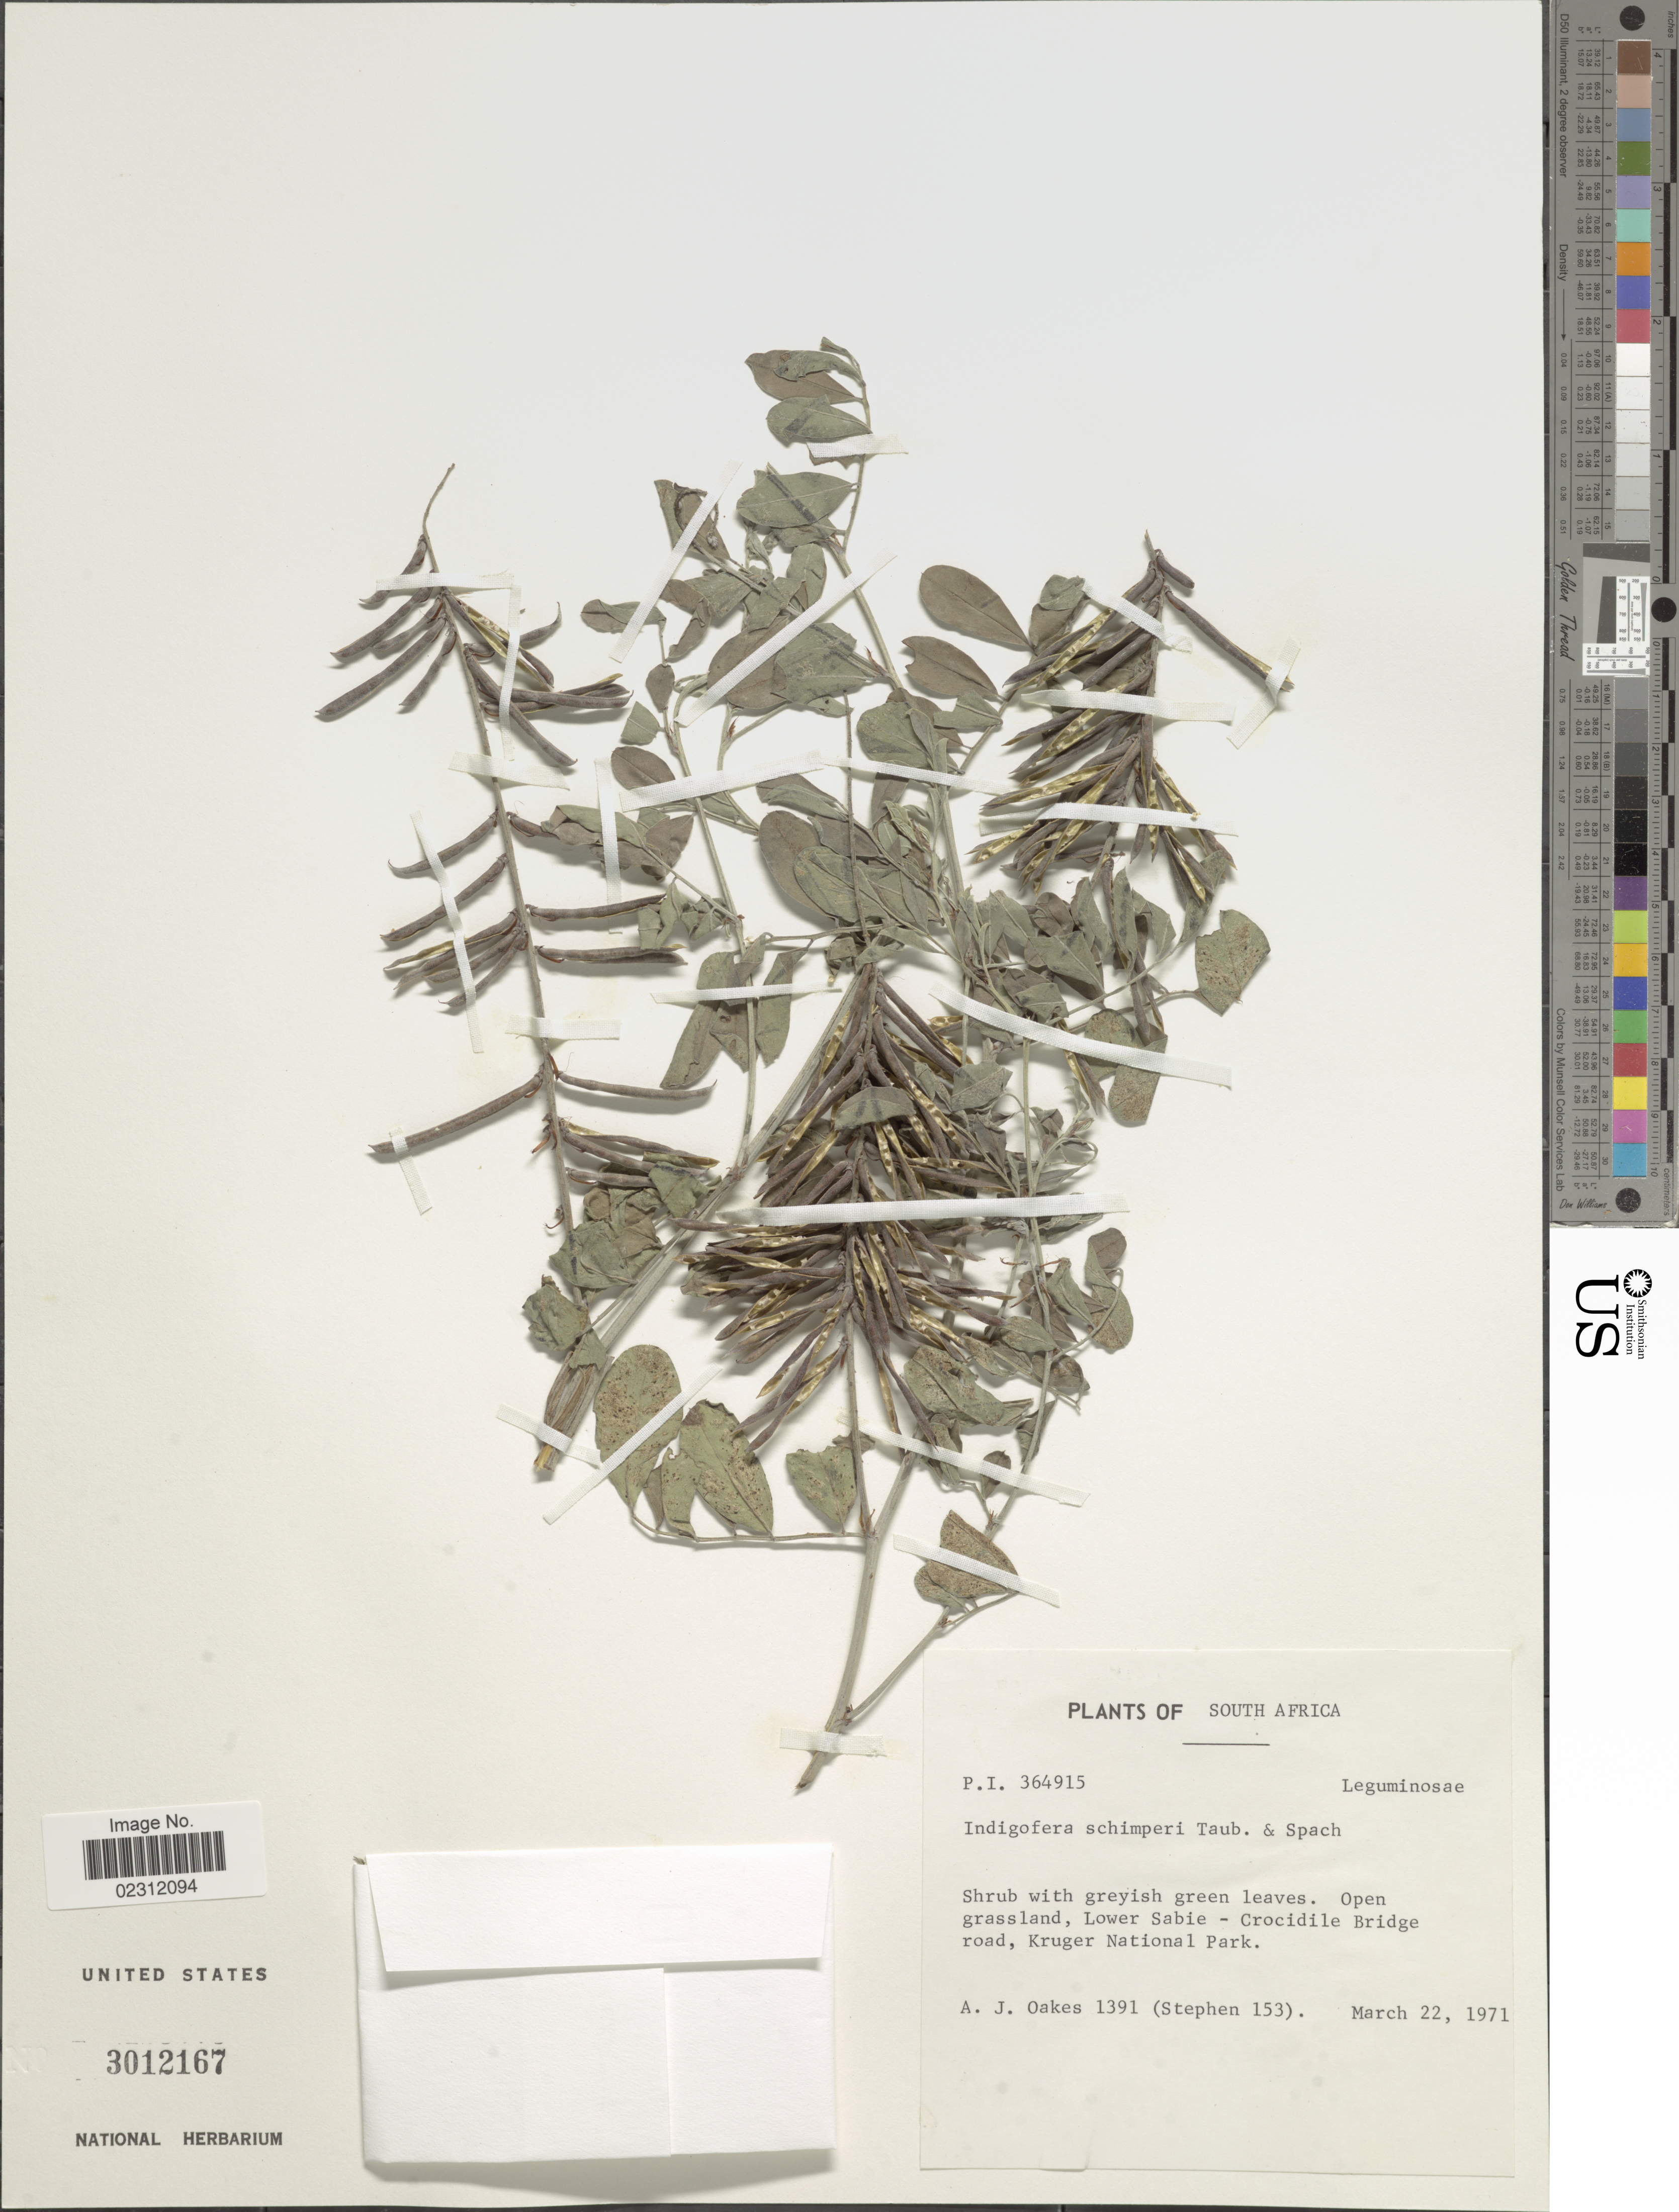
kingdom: Plantae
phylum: Tracheophyta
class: Magnoliopsida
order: Fabales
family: Fabaceae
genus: Indigofera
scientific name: Indigofera schimperi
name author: Jaub. & Spach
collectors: A. Oakes & Stephen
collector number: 1391/153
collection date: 1971-03-22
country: South Africa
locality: Lower Sabie-Crocidile Bridge road, Kruger National Park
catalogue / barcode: US 3012167